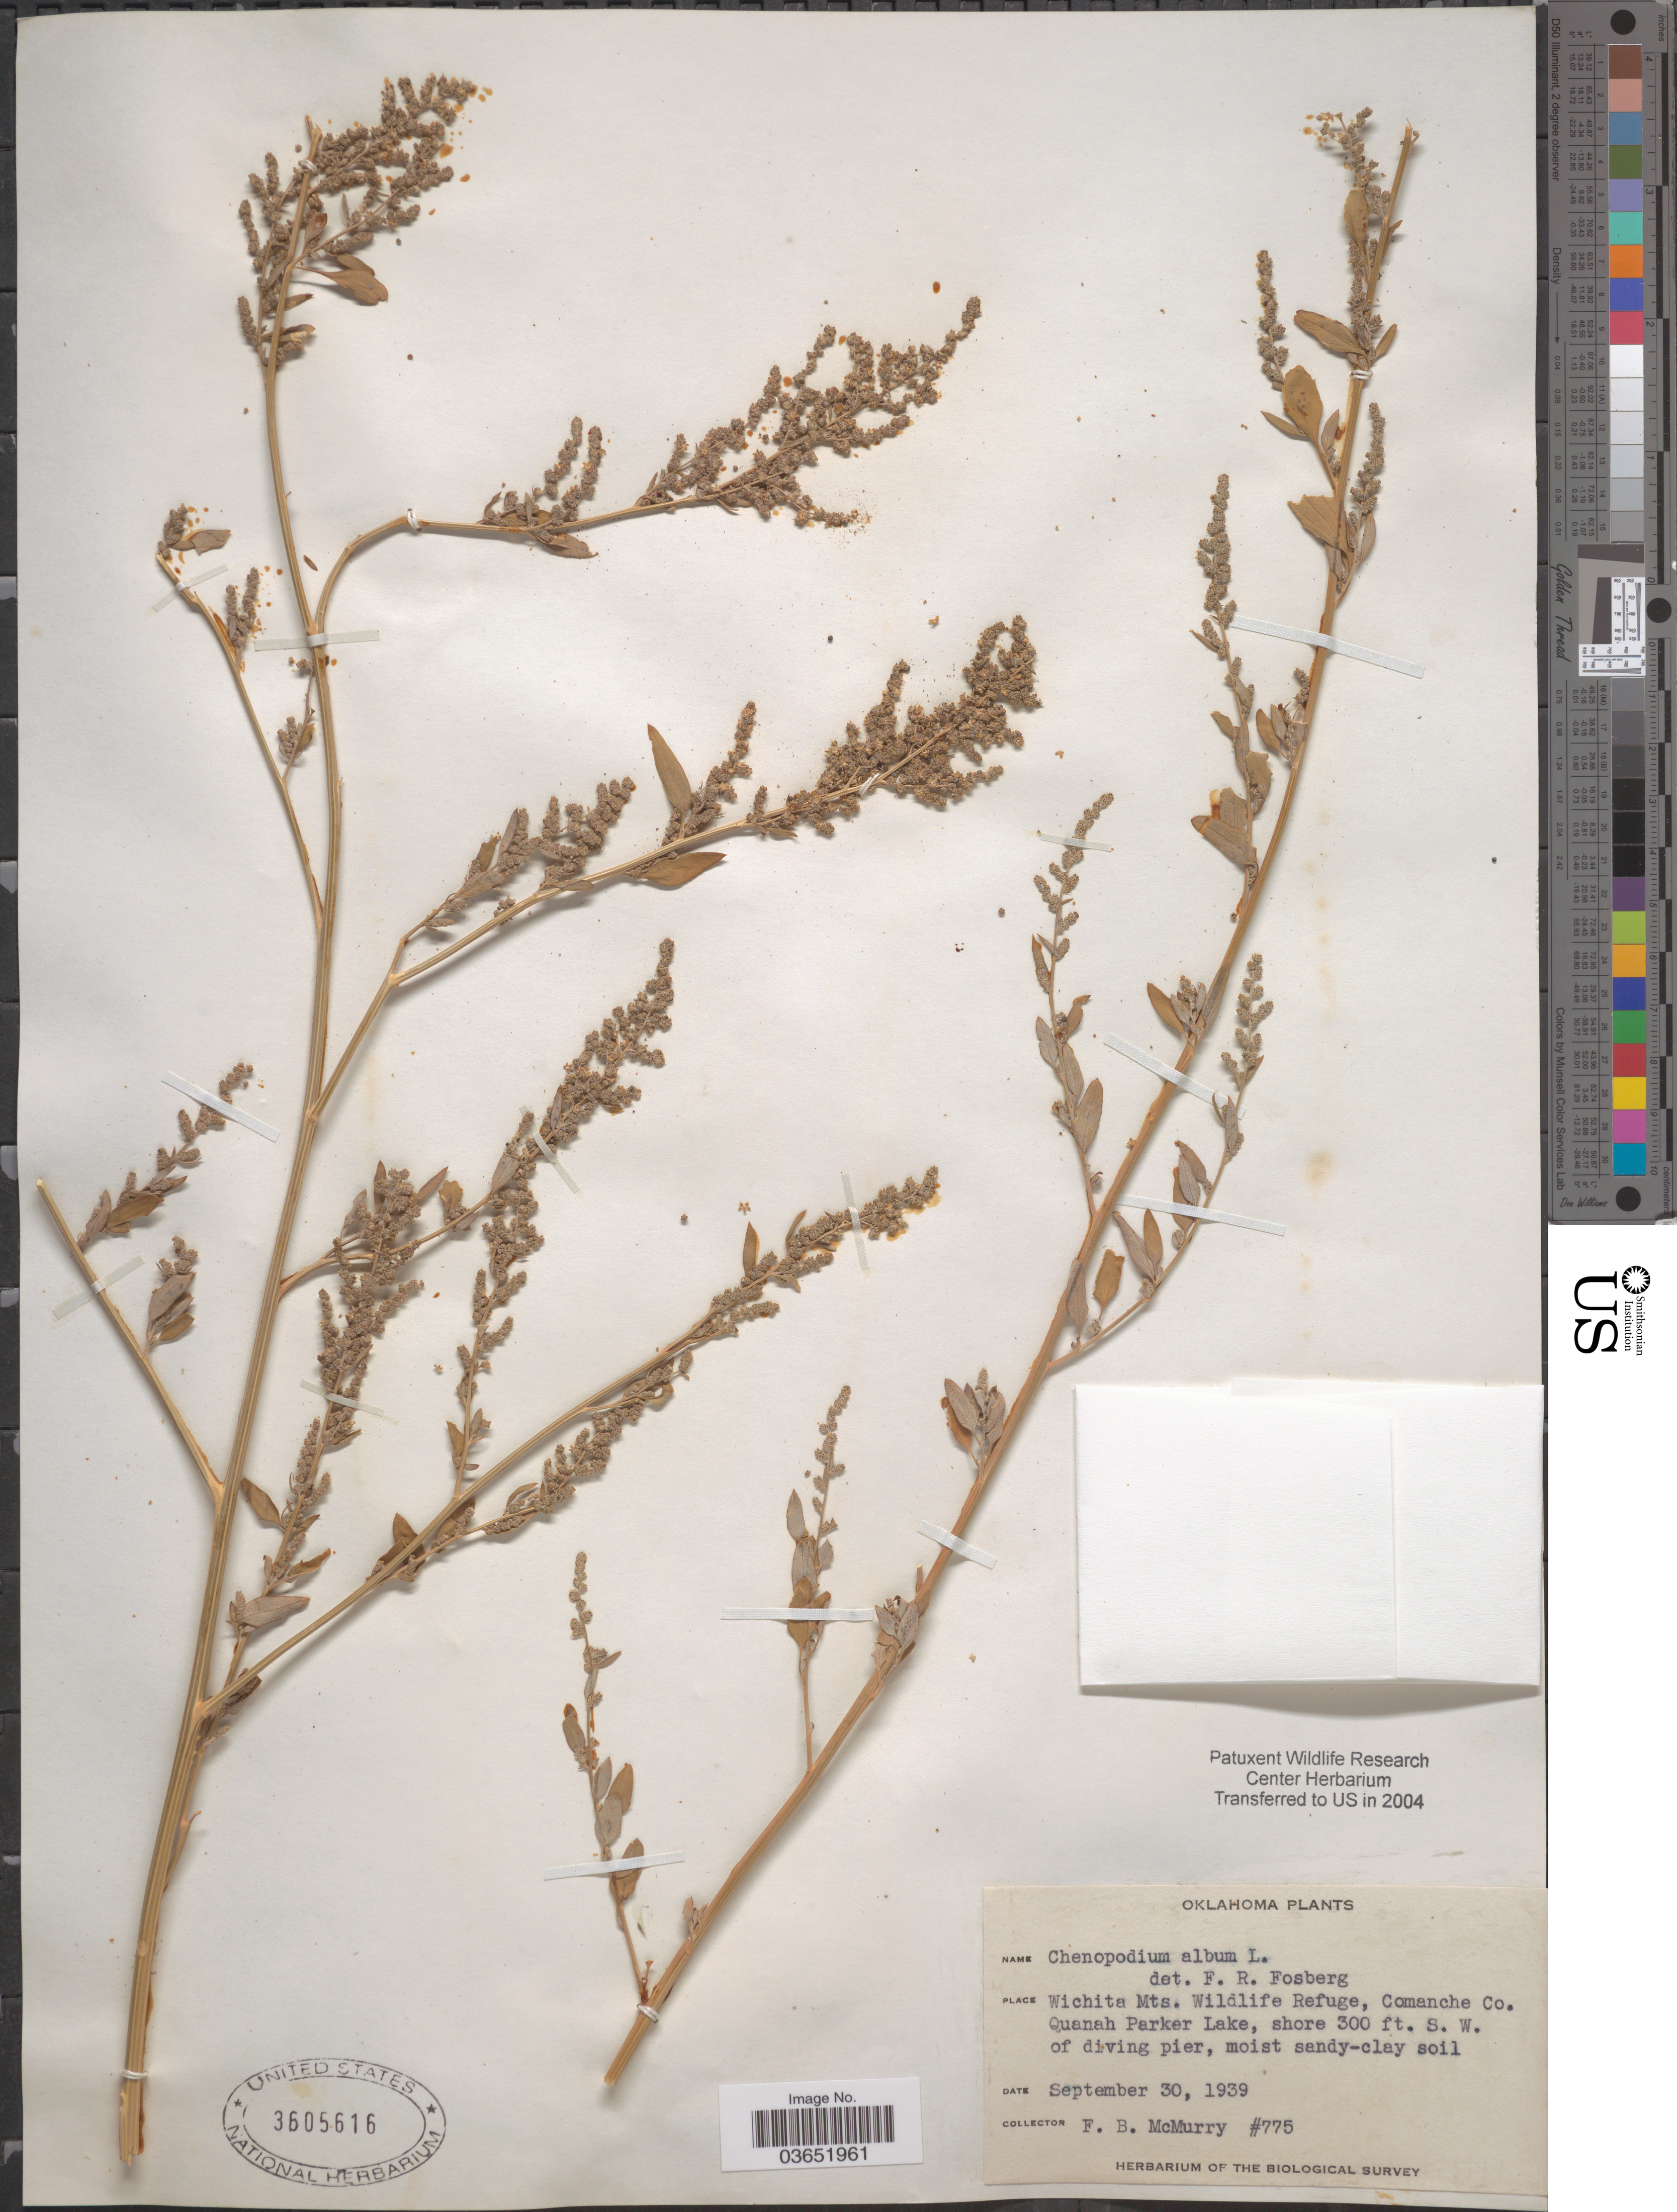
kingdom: Plantae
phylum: Tracheophyta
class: Magnoliopsida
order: Caryophyllales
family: Amaranthaceae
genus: Chenopodium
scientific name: Chenopodium album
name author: L.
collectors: F. B. McMurry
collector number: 775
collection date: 1939-09-30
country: United States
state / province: Oklahoma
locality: Wichita Mts. Wildlife Refuge, Comanche Co. Quanah Parker Lake, shore 300 ft. S. W. of diving pier.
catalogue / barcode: US 3605616